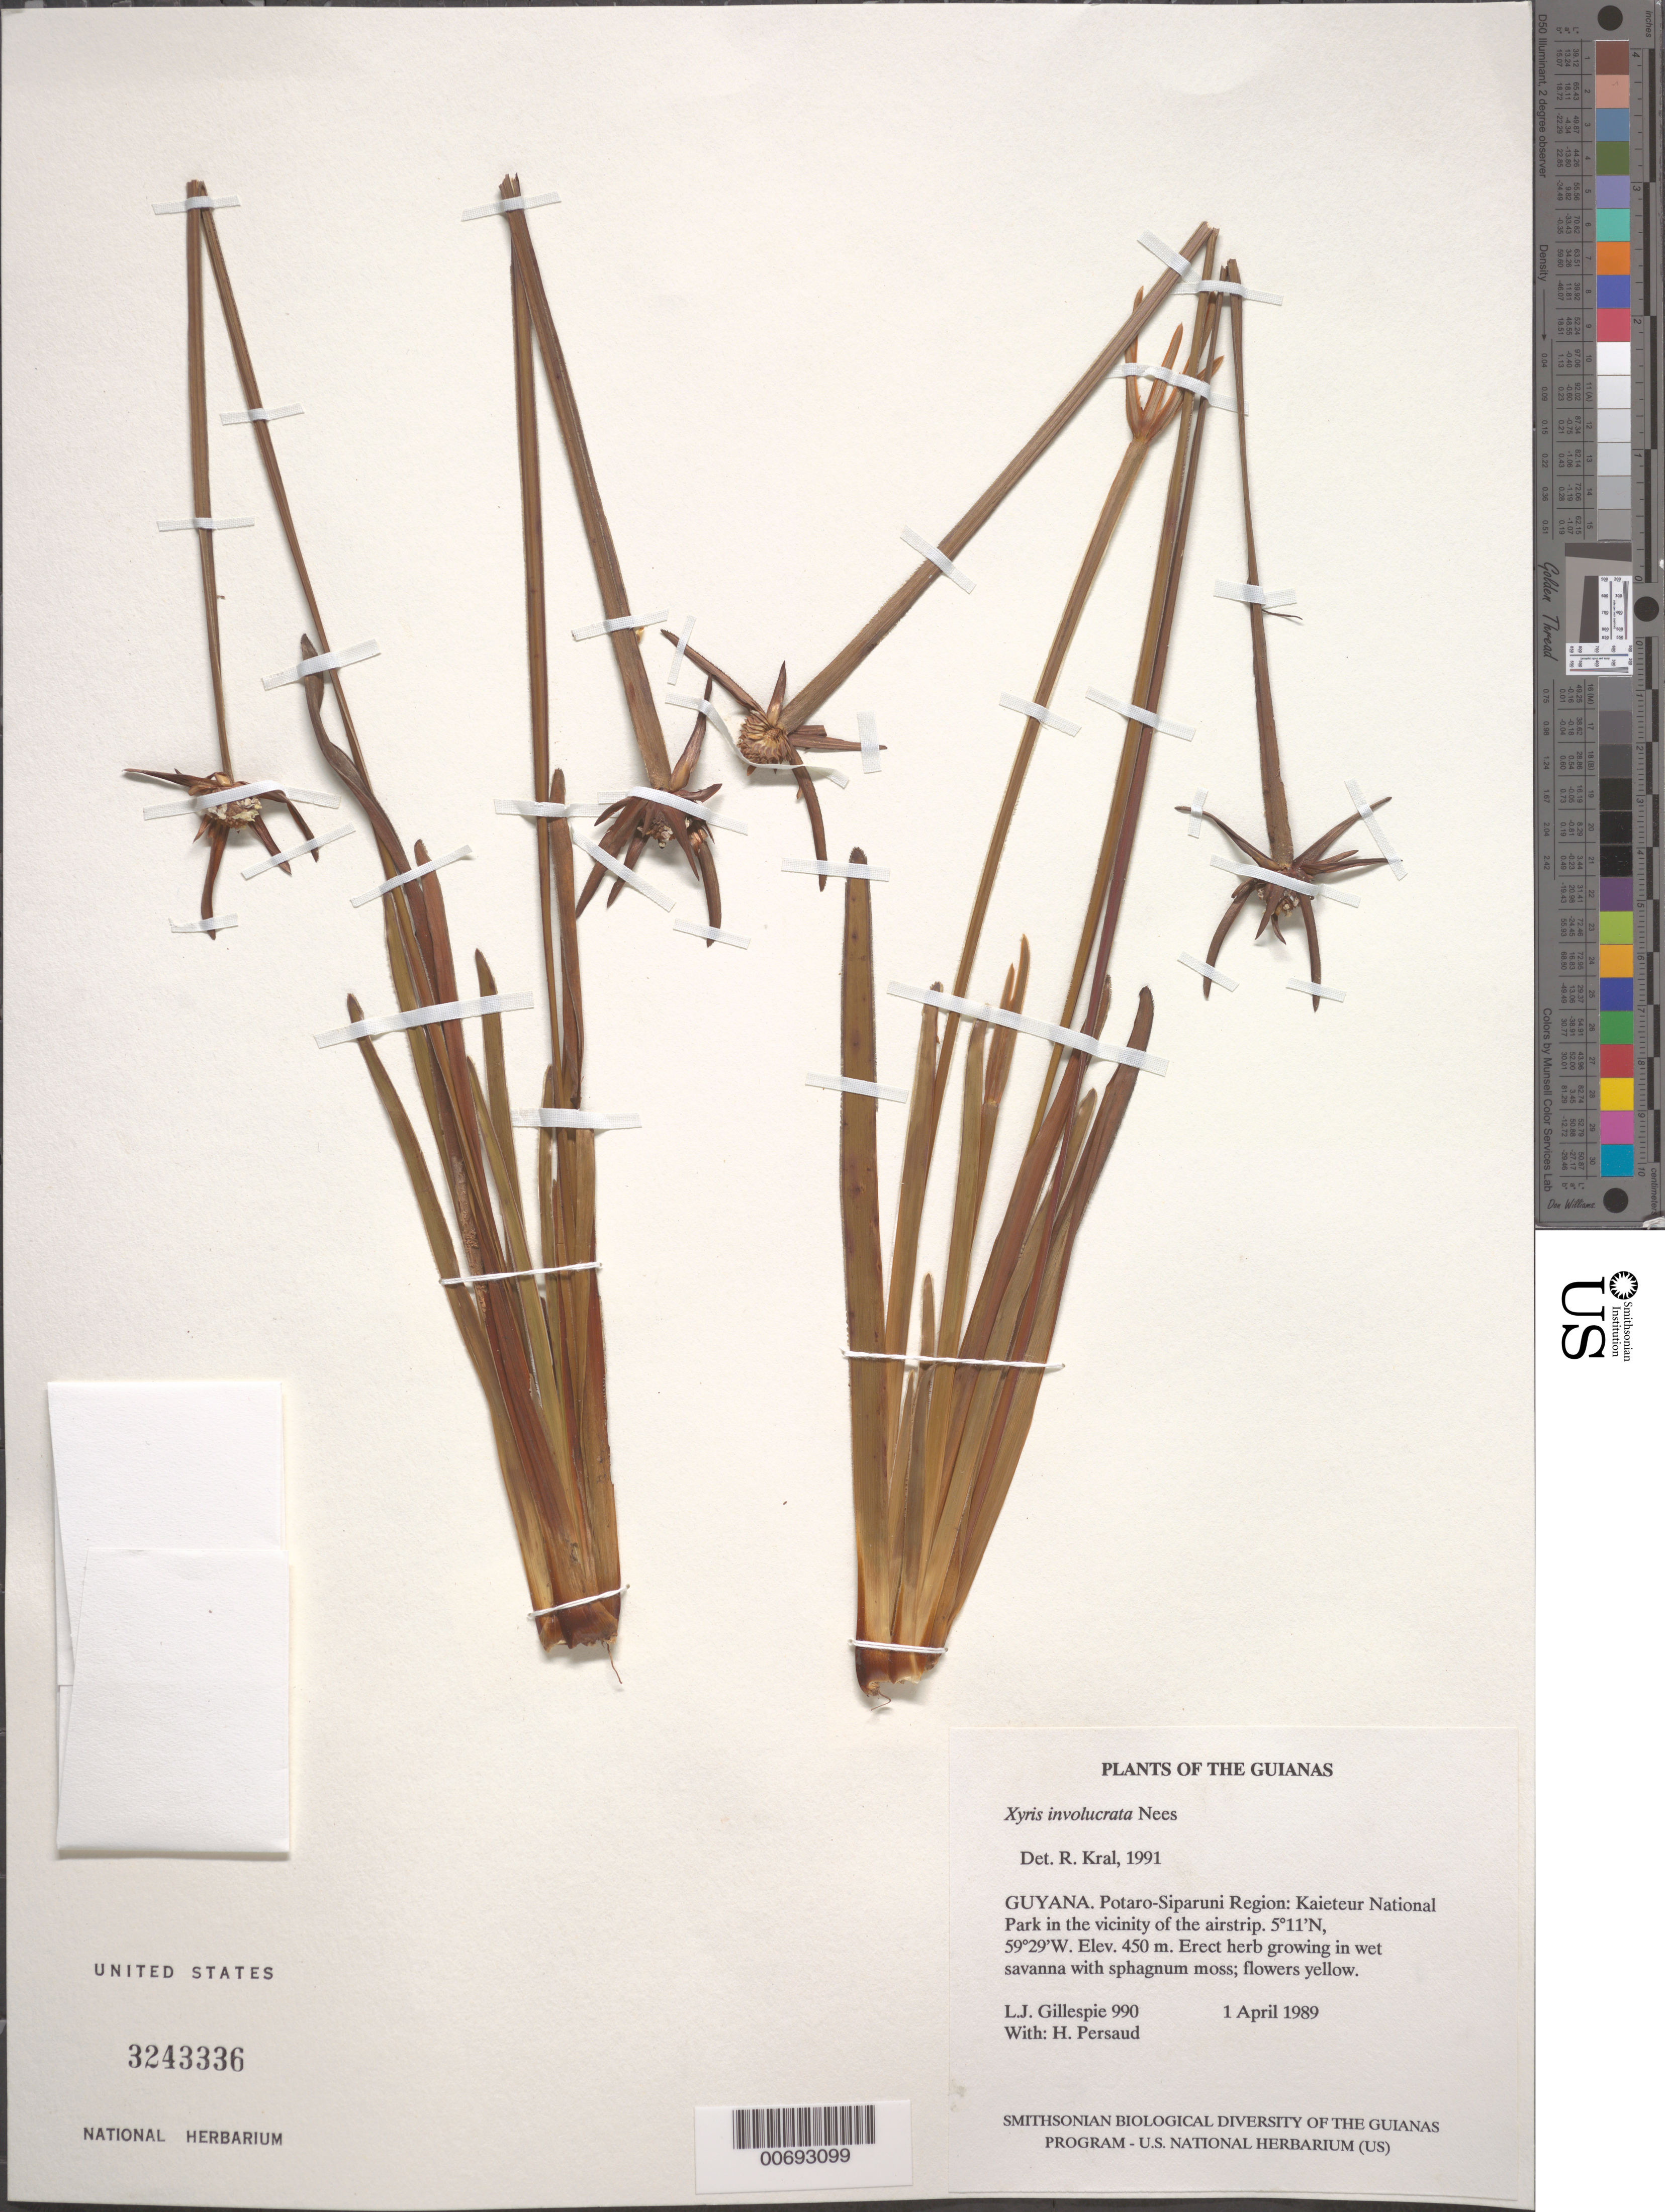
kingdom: Plantae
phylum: Tracheophyta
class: Liliopsida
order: Poales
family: Xyridaceae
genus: Xyris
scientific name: Xyris involucrata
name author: Nees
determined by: Kral, Robert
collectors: L. J. Gillespie & H. Persaud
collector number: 990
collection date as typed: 1 April 1989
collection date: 1989-04-01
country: Guyana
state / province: Potaro-Siparuni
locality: Kaieteur National Park in the vicinity of the airstrip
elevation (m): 450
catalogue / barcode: US 3243336